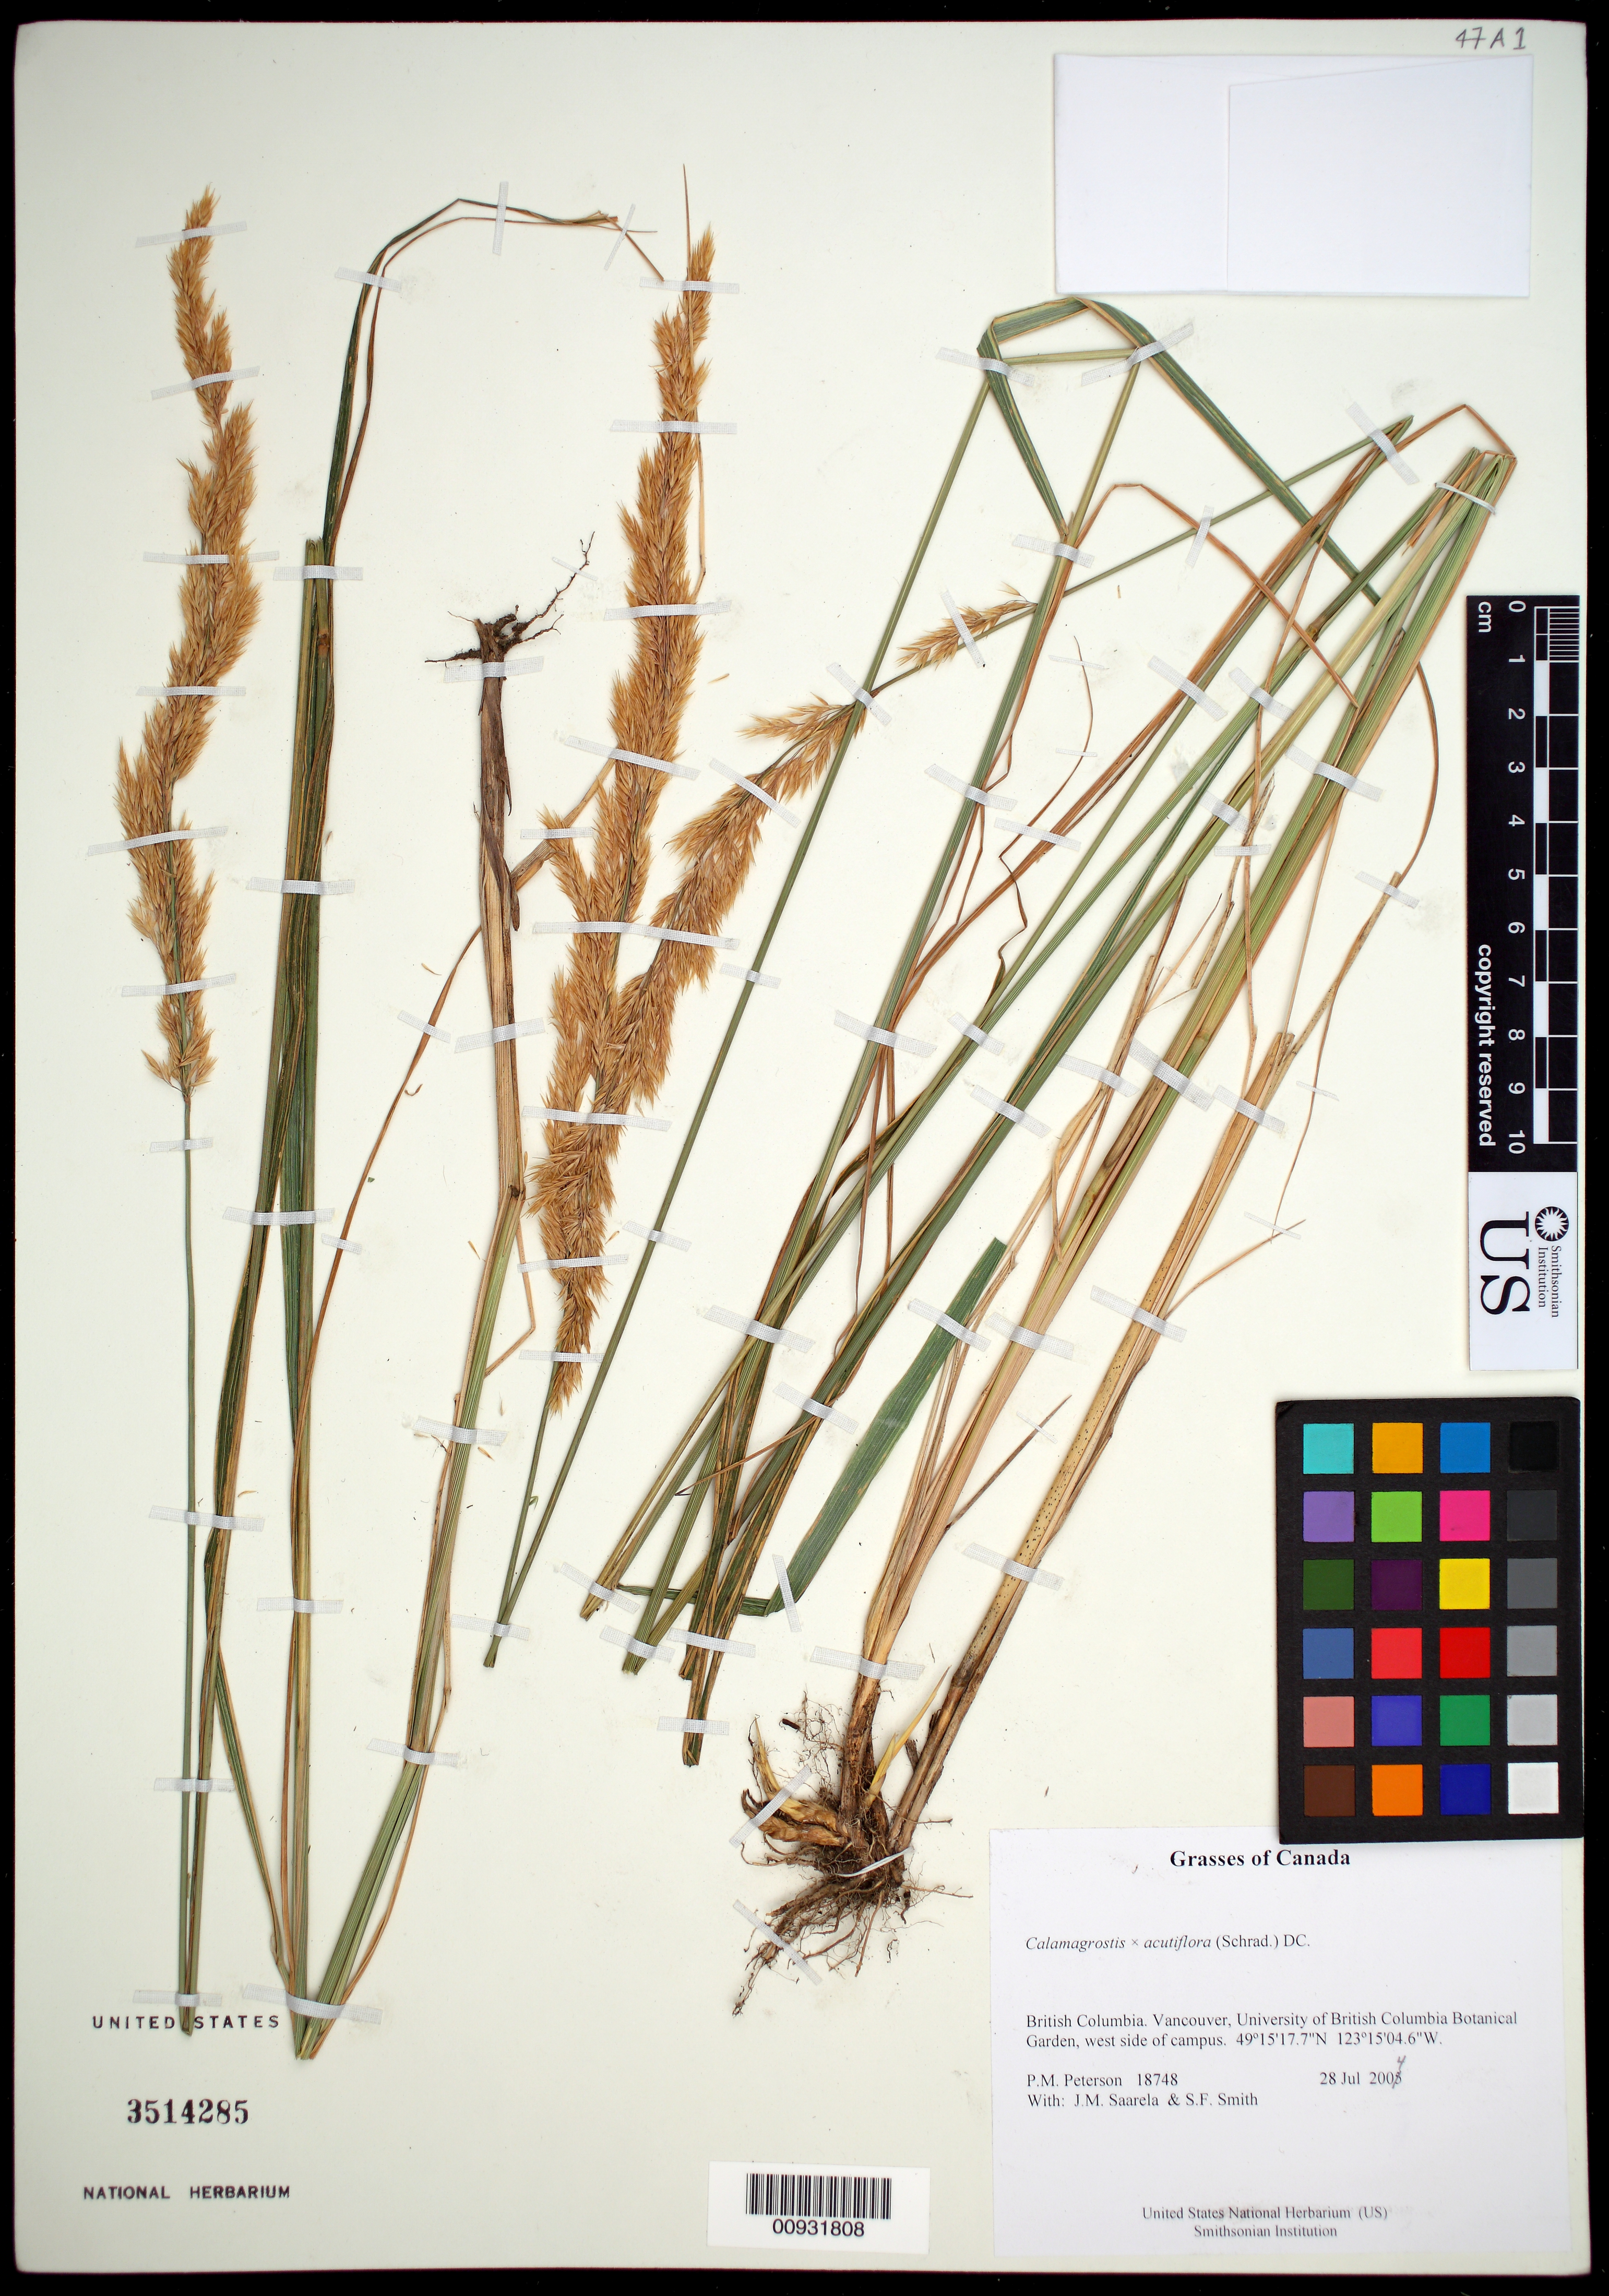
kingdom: Plantae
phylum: Tracheophyta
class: Liliopsida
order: Poales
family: Poaceae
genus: Calamagrostis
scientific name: Calamagrostis acutiflora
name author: (Schrad.) DC.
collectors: P. M. Peterson, J. Saarela & S.F. Smith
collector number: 18748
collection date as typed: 28 Jul 2004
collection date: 2004-07-28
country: Canada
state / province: British Columbia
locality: Vancouver, University of British Columbia Botanical Garden, west side of campus.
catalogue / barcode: US 3514285